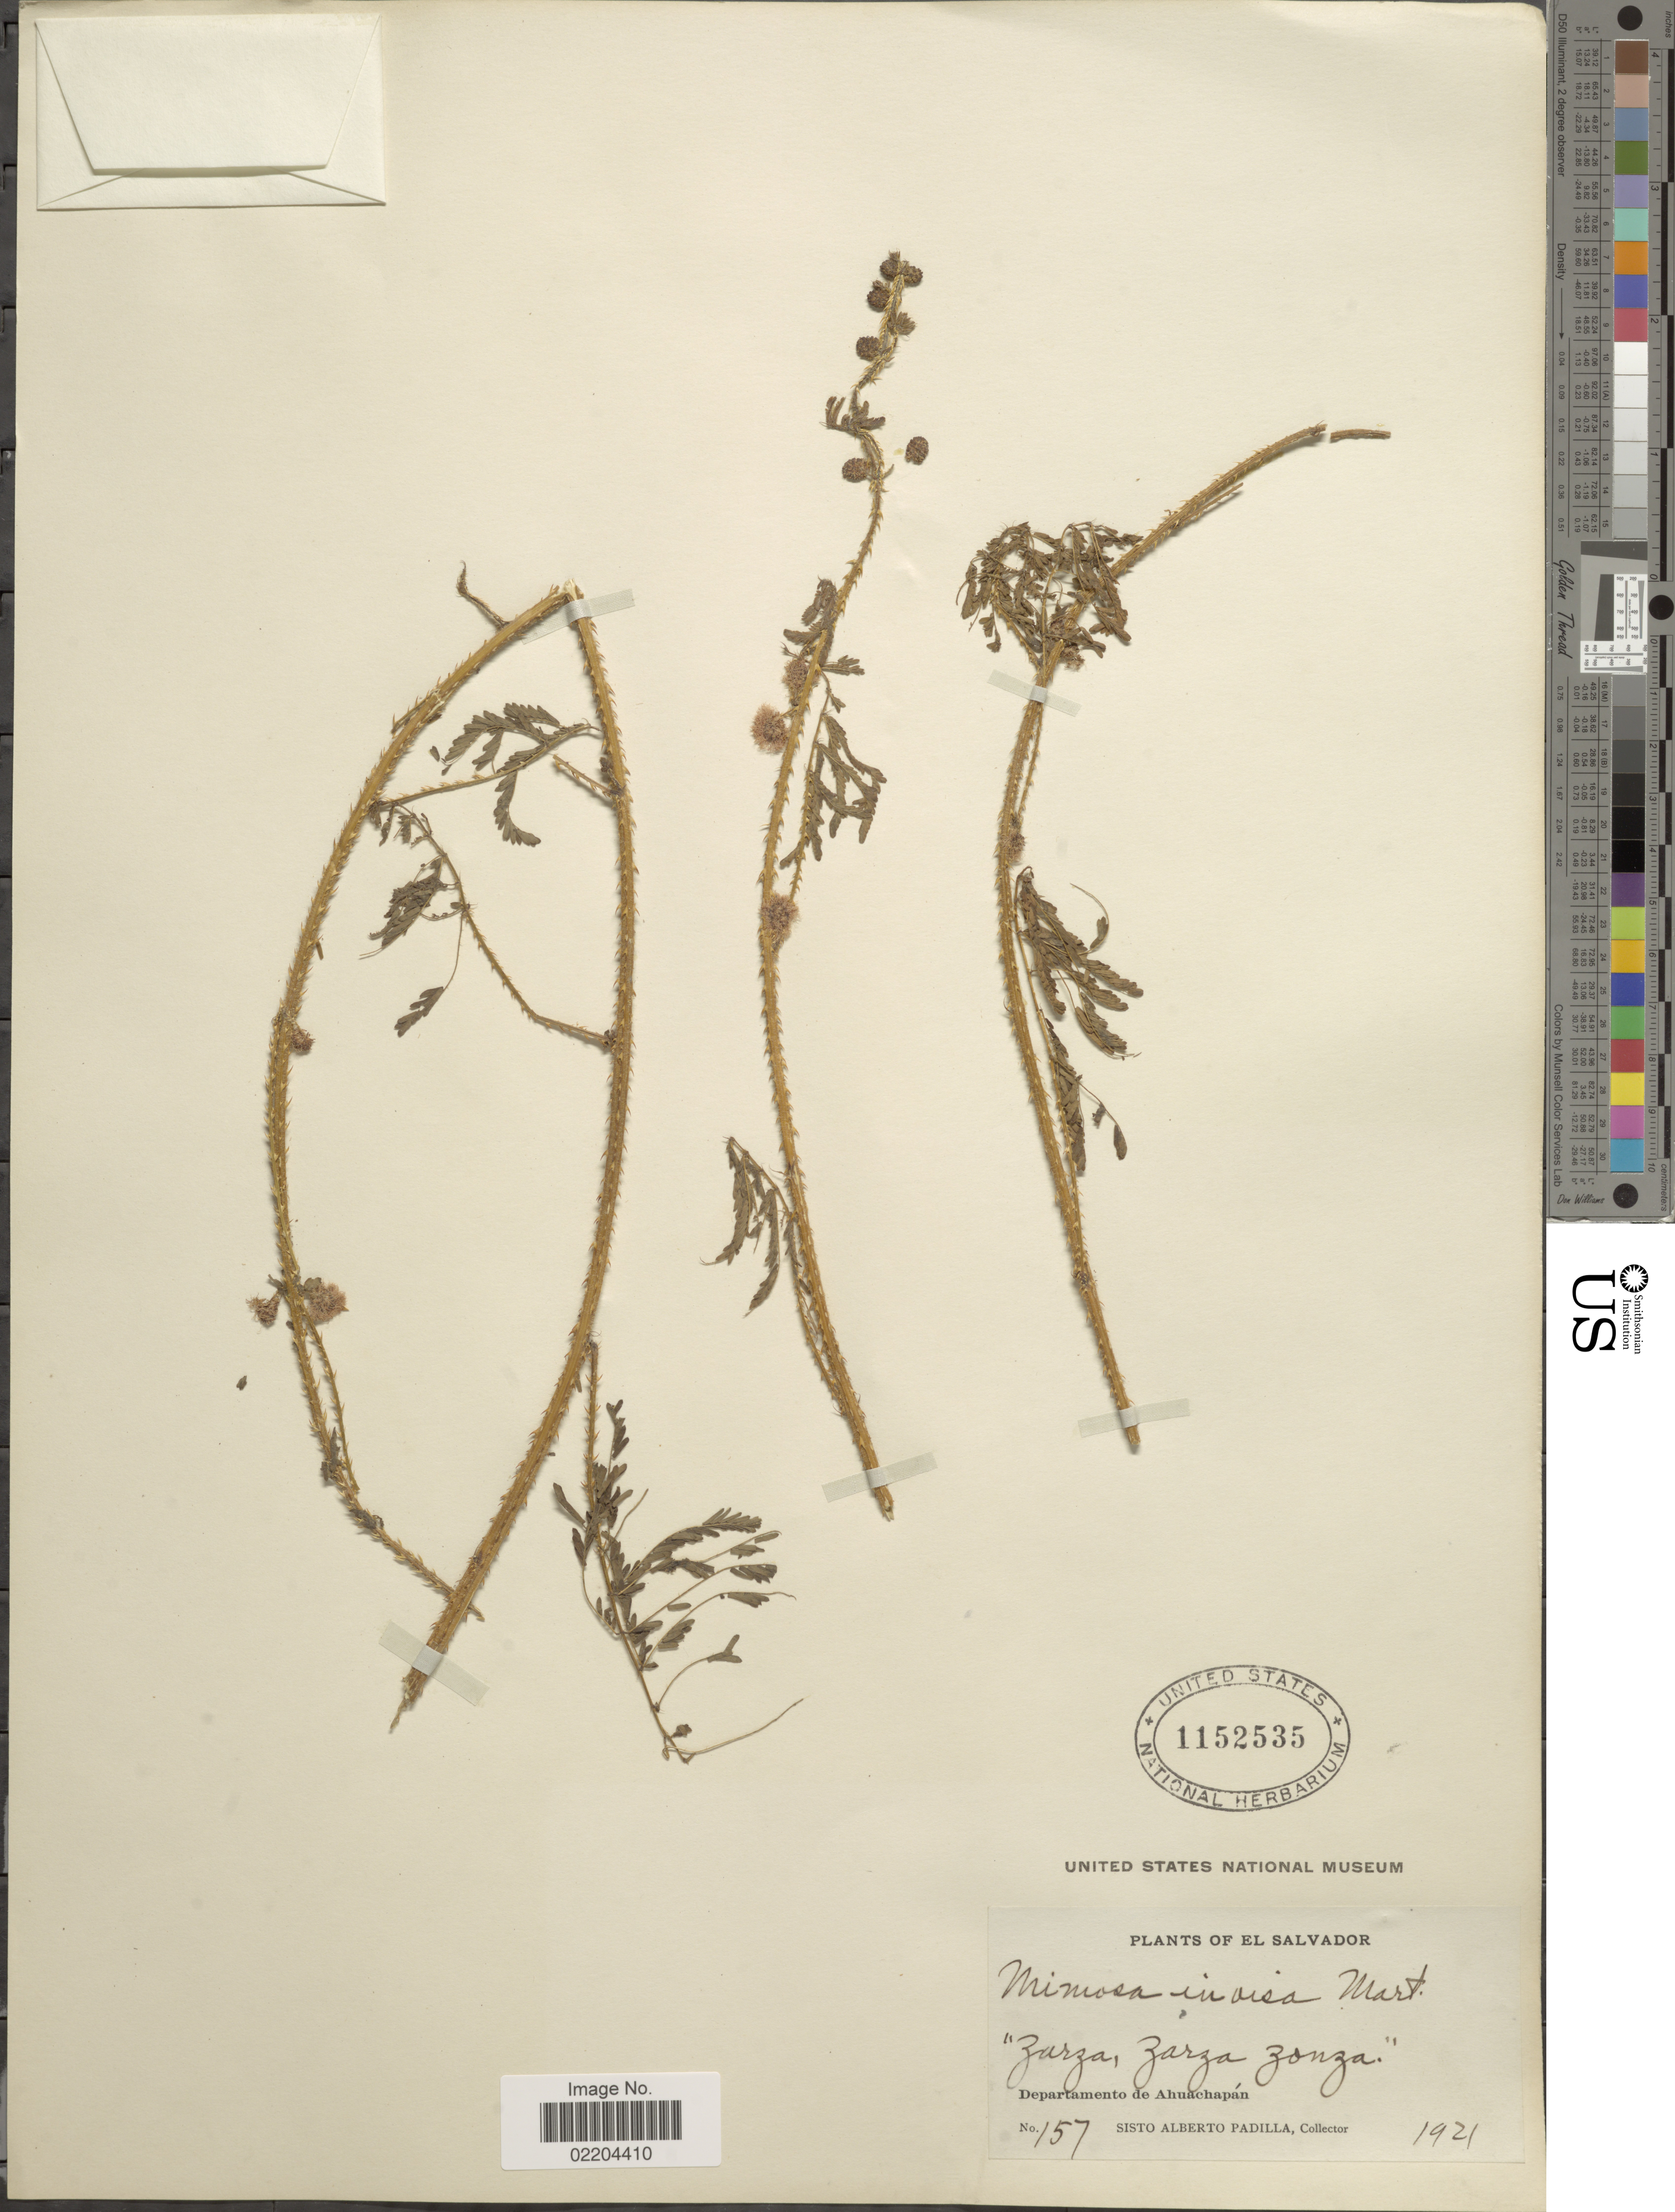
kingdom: Plantae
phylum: Tracheophyta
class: Magnoliopsida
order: Fabales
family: Fabaceae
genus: Mimosa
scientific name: Mimosa invisa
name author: Mart. ex Colla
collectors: S. A. Padilla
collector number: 157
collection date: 1921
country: El Salvador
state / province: Ahuachapan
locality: El Salvador, Departamento de Ahuachapan.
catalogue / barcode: US 1152535